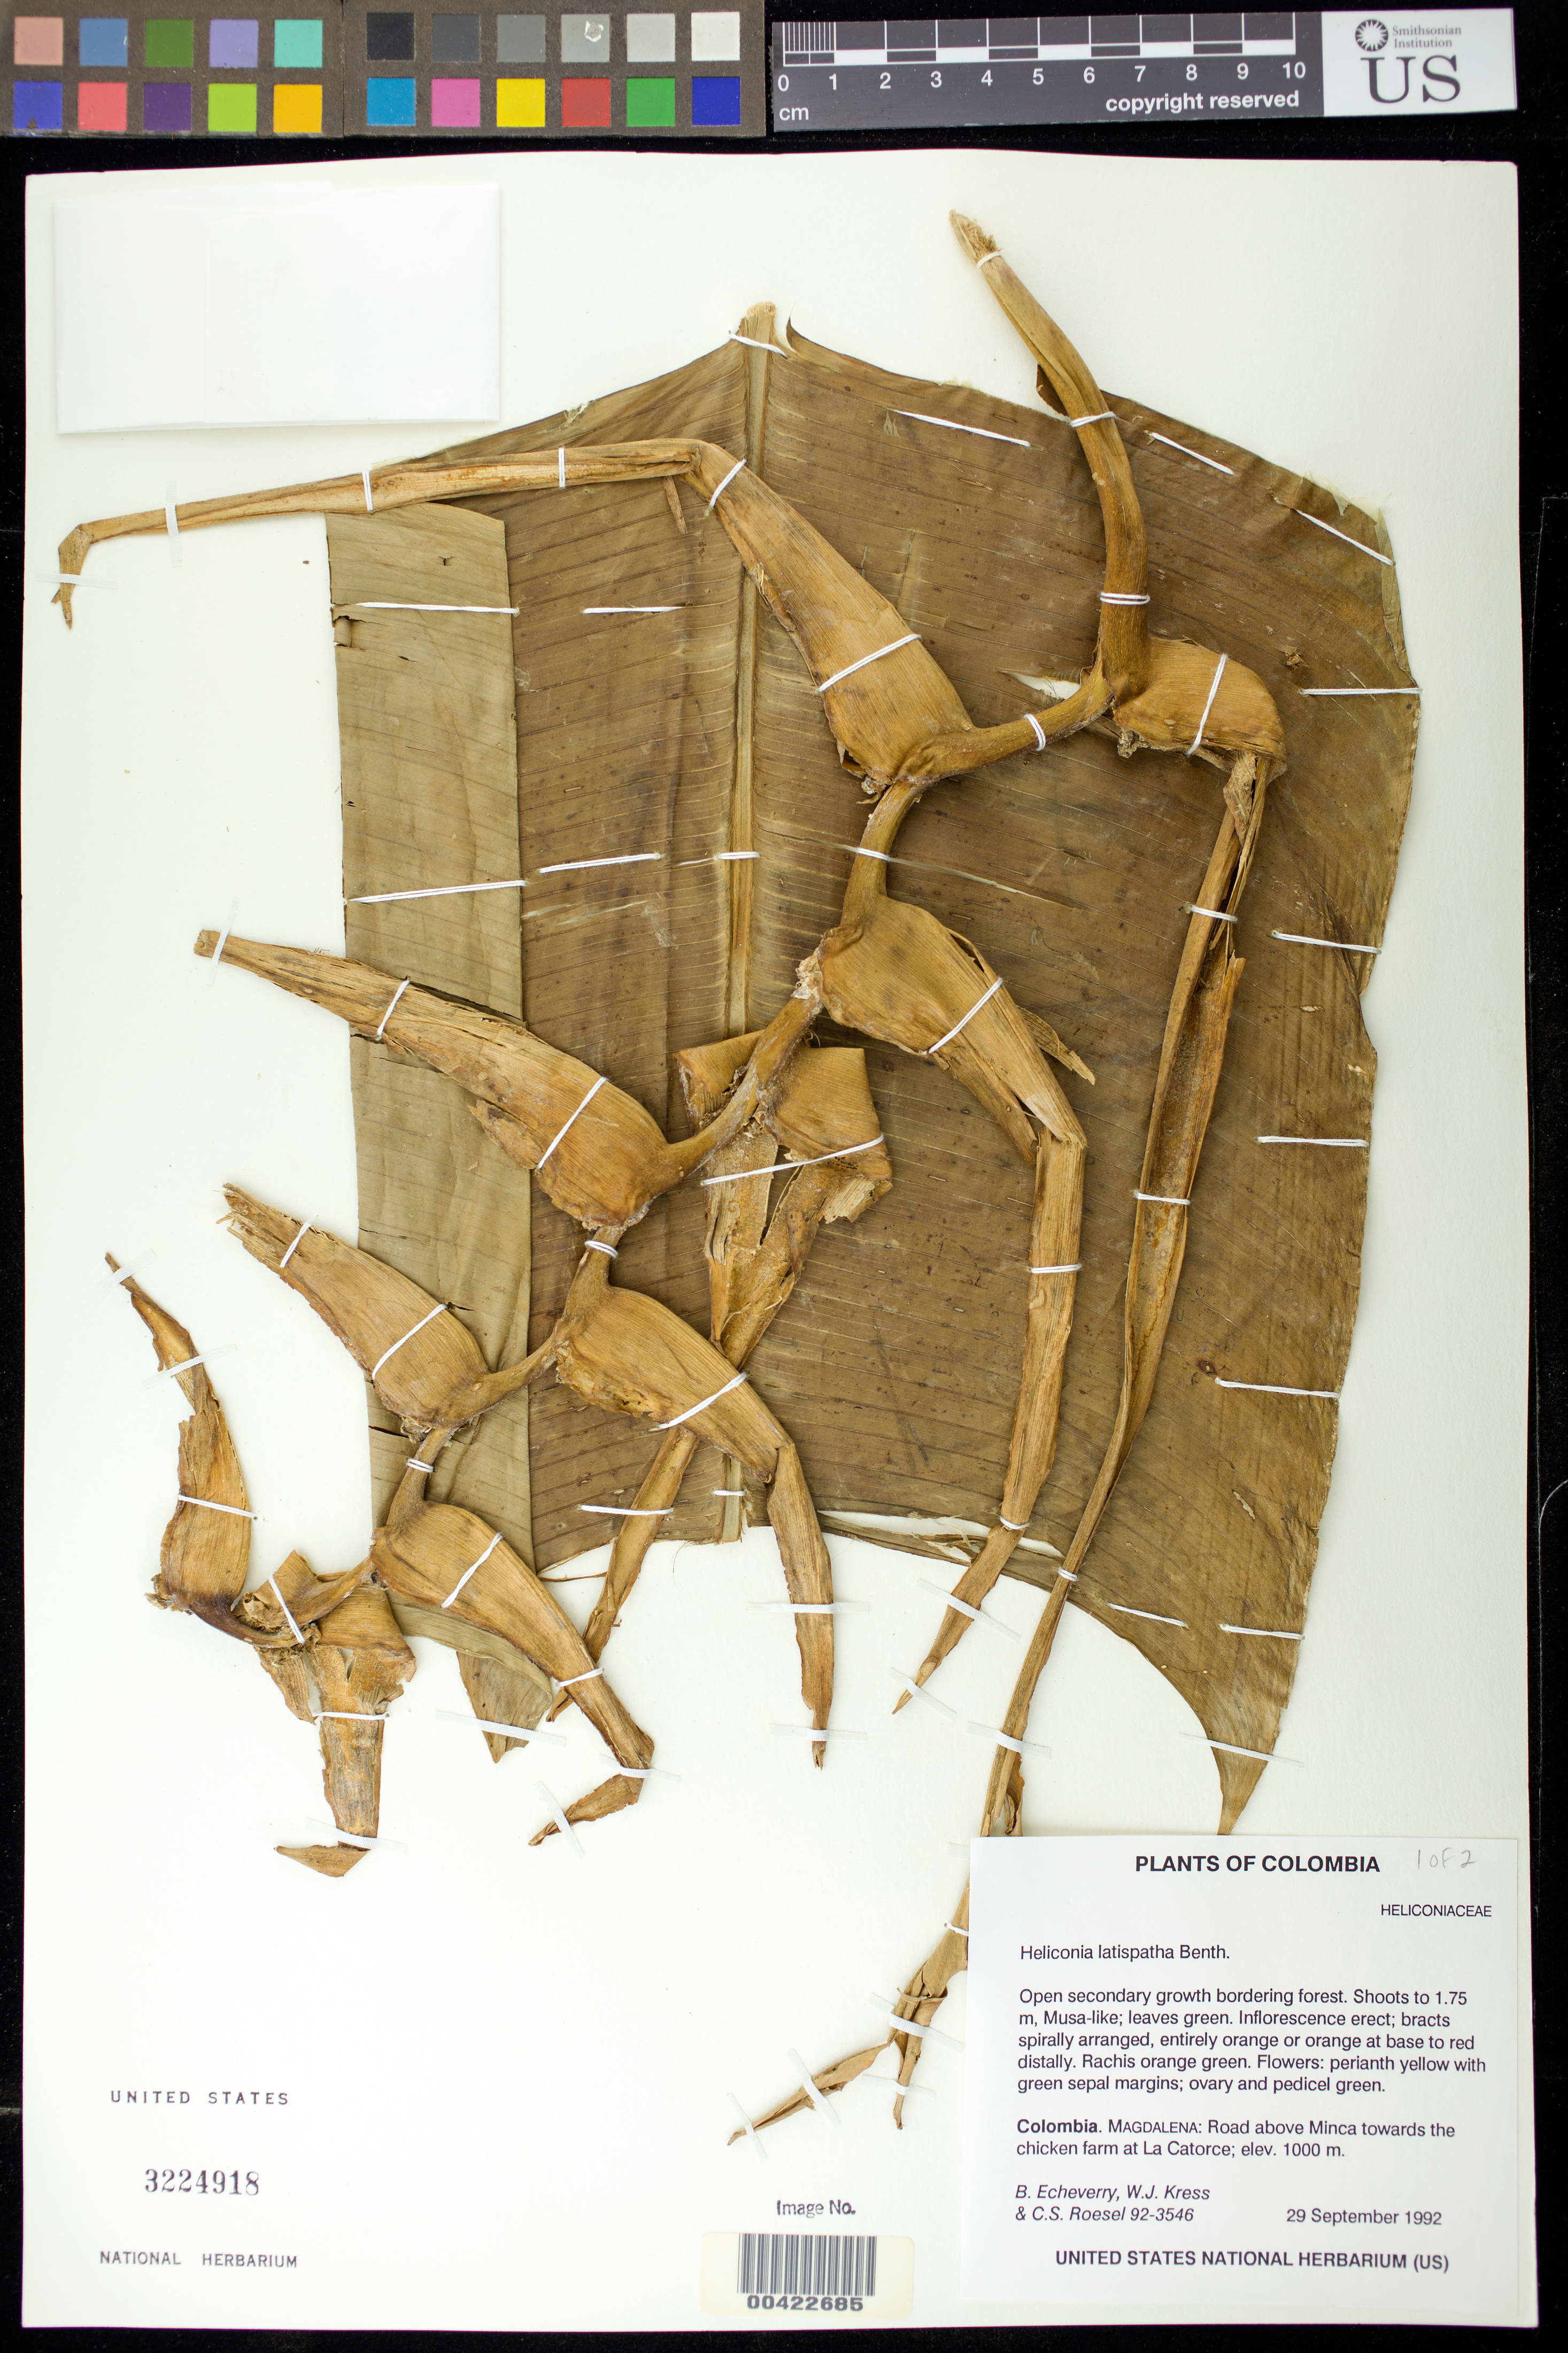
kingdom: Plantae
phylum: Tracheophyta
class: Liliopsida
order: Zingiberales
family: Heliconiaceae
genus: Heliconia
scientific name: Heliconia latispatha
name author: Benth.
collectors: B. Echeverry, W. J. Kress & C. S. Roesel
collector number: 92-3546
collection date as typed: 29 Sep 1992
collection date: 1992-09-29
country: Colombia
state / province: Magdalena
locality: Above Minca towards chicken farm at la Catorce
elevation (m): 1000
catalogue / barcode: US 3224918